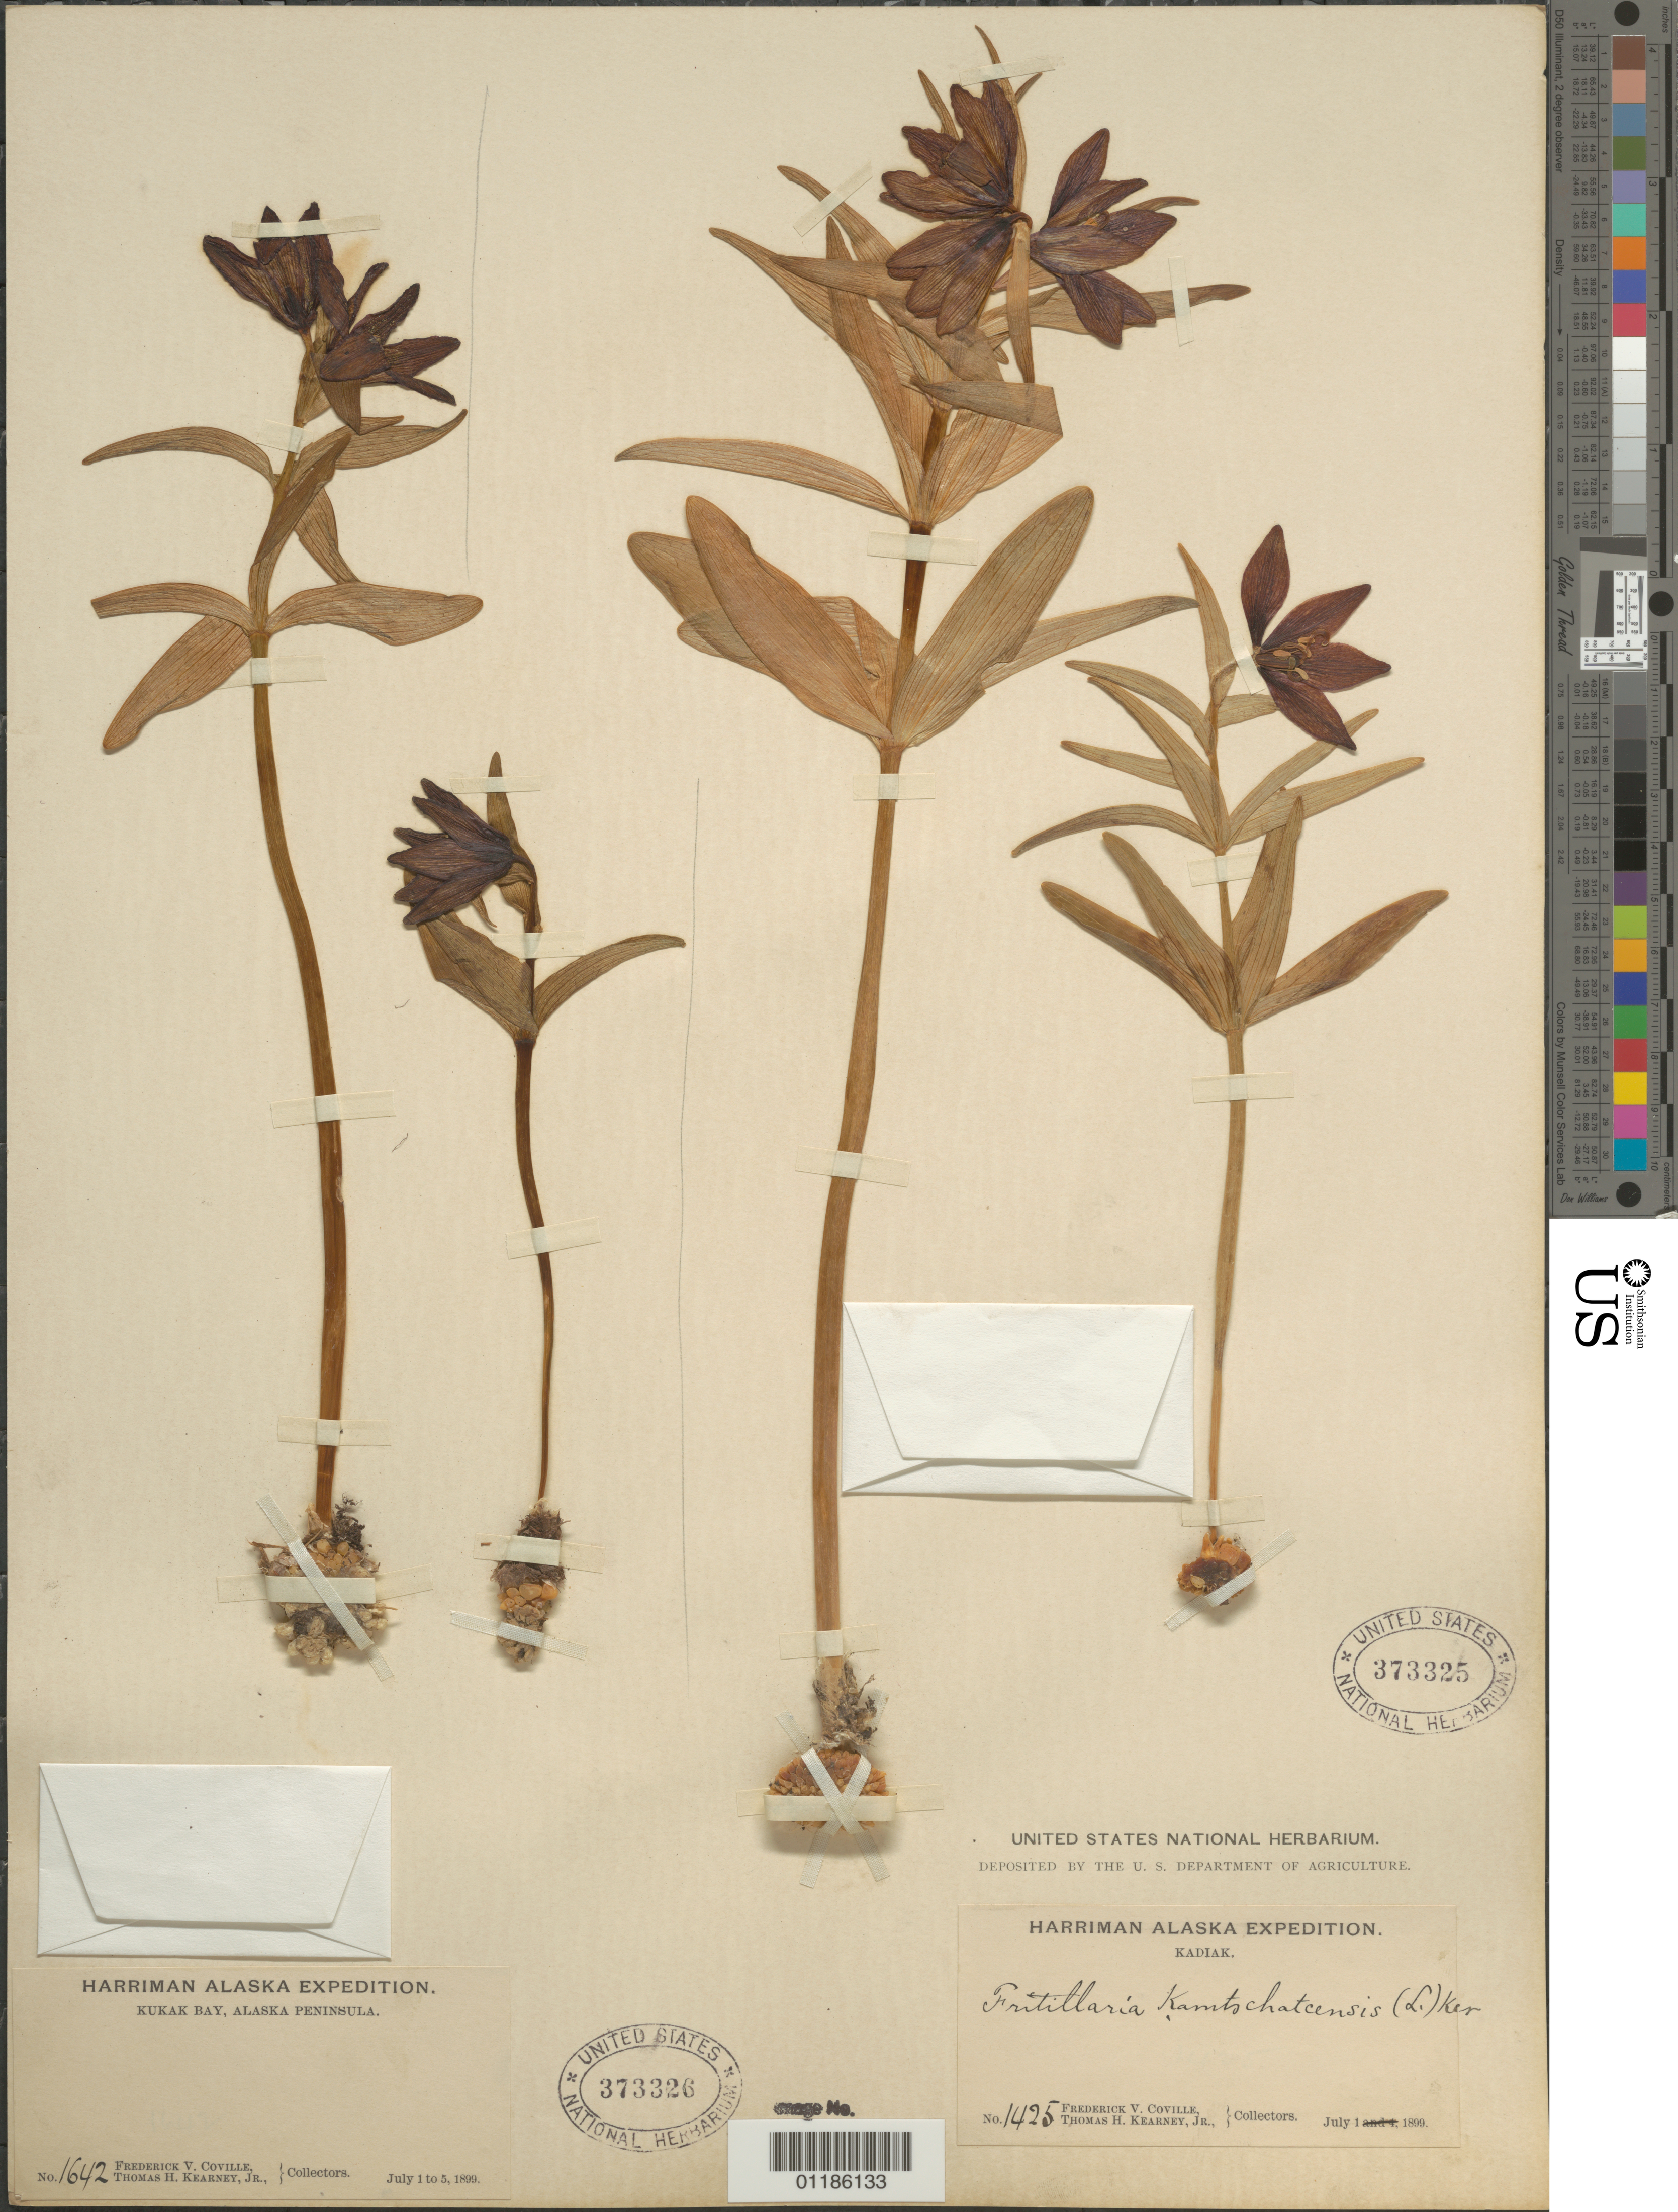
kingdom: Plantae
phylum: Tracheophyta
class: Liliopsida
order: Liliales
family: Liliaceae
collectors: F. V. Coville & T. H. Kearney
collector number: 1642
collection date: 1899-07-01/1899-07-05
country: United States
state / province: Alaska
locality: Kukak Bay, Alaska Peninsula.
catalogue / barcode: US 373326